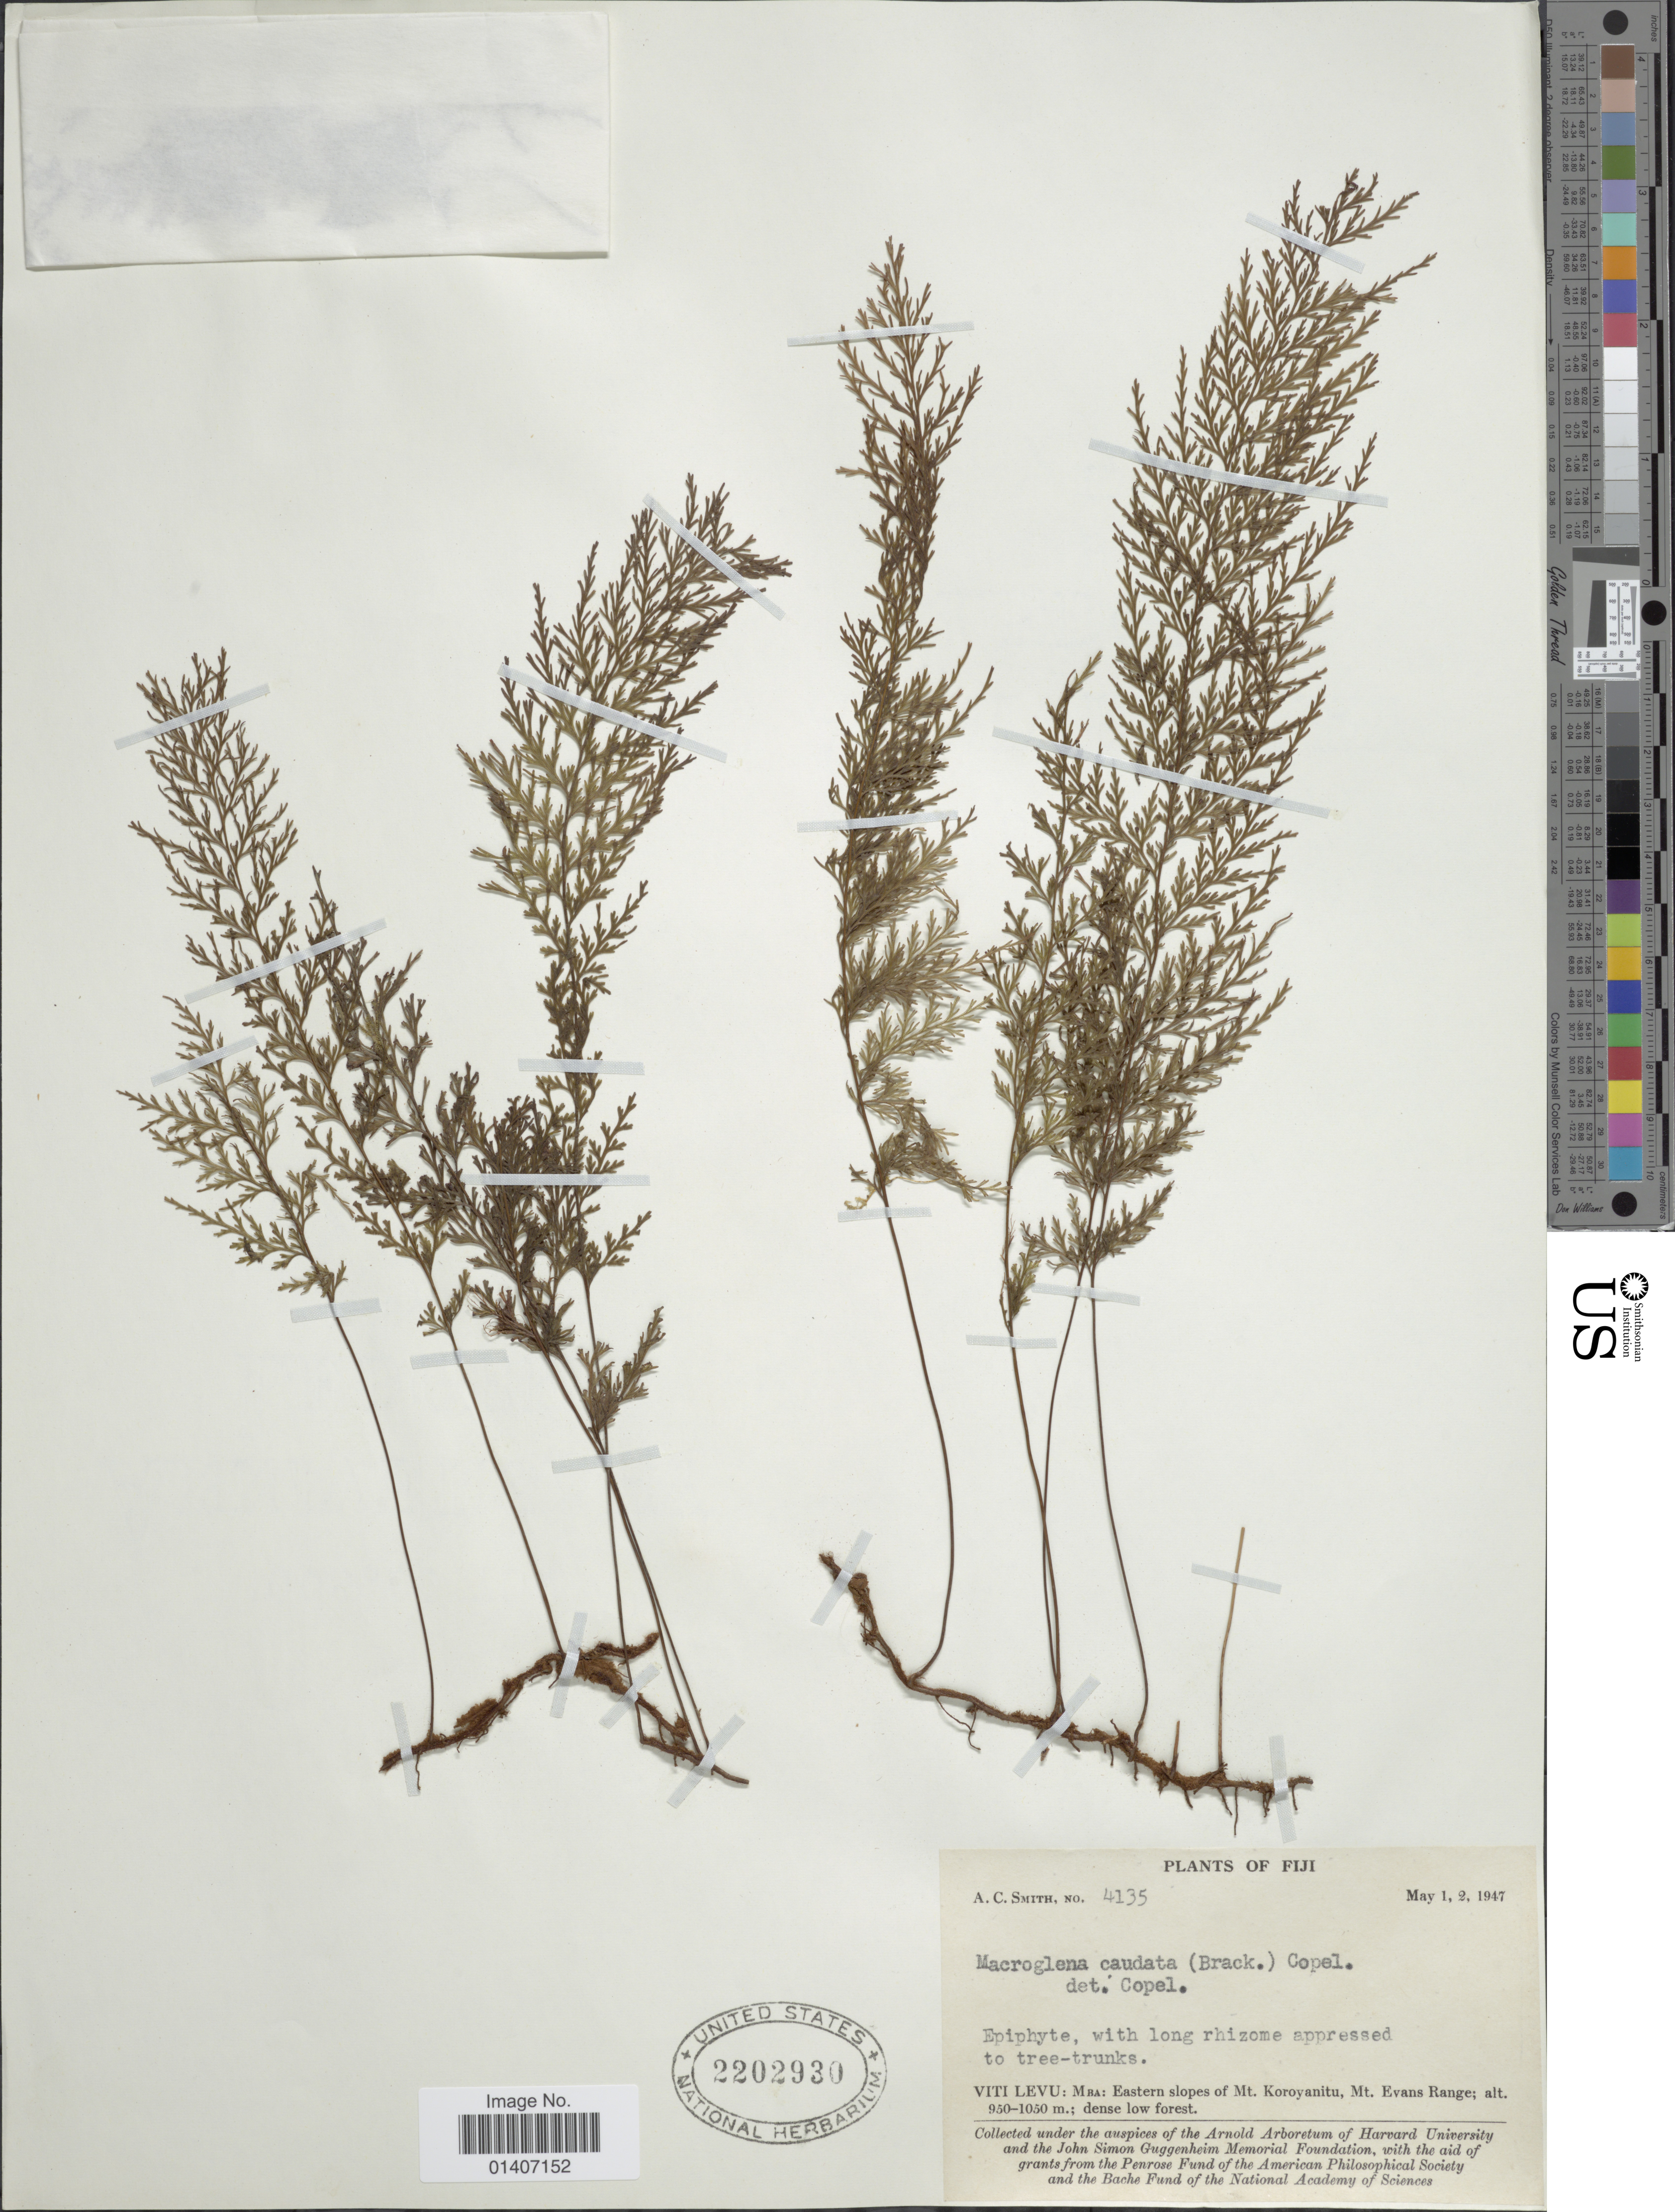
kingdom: Plantae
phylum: Tracheophyta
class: Polypodiopsida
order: Hymenophyllales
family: Hymenophyllaceae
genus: Abrodictyum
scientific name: Abrodictyum caudatum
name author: (Brack.) Ebihara & K. Iwats.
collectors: A. C. Smith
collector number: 4135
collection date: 1947-05-01/1947-05-02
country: Fiji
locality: Viti Levu: Mba: Eastern slopes of mt. Koroyanitu, Mt. Evans Range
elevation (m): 950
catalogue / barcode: US 2202930